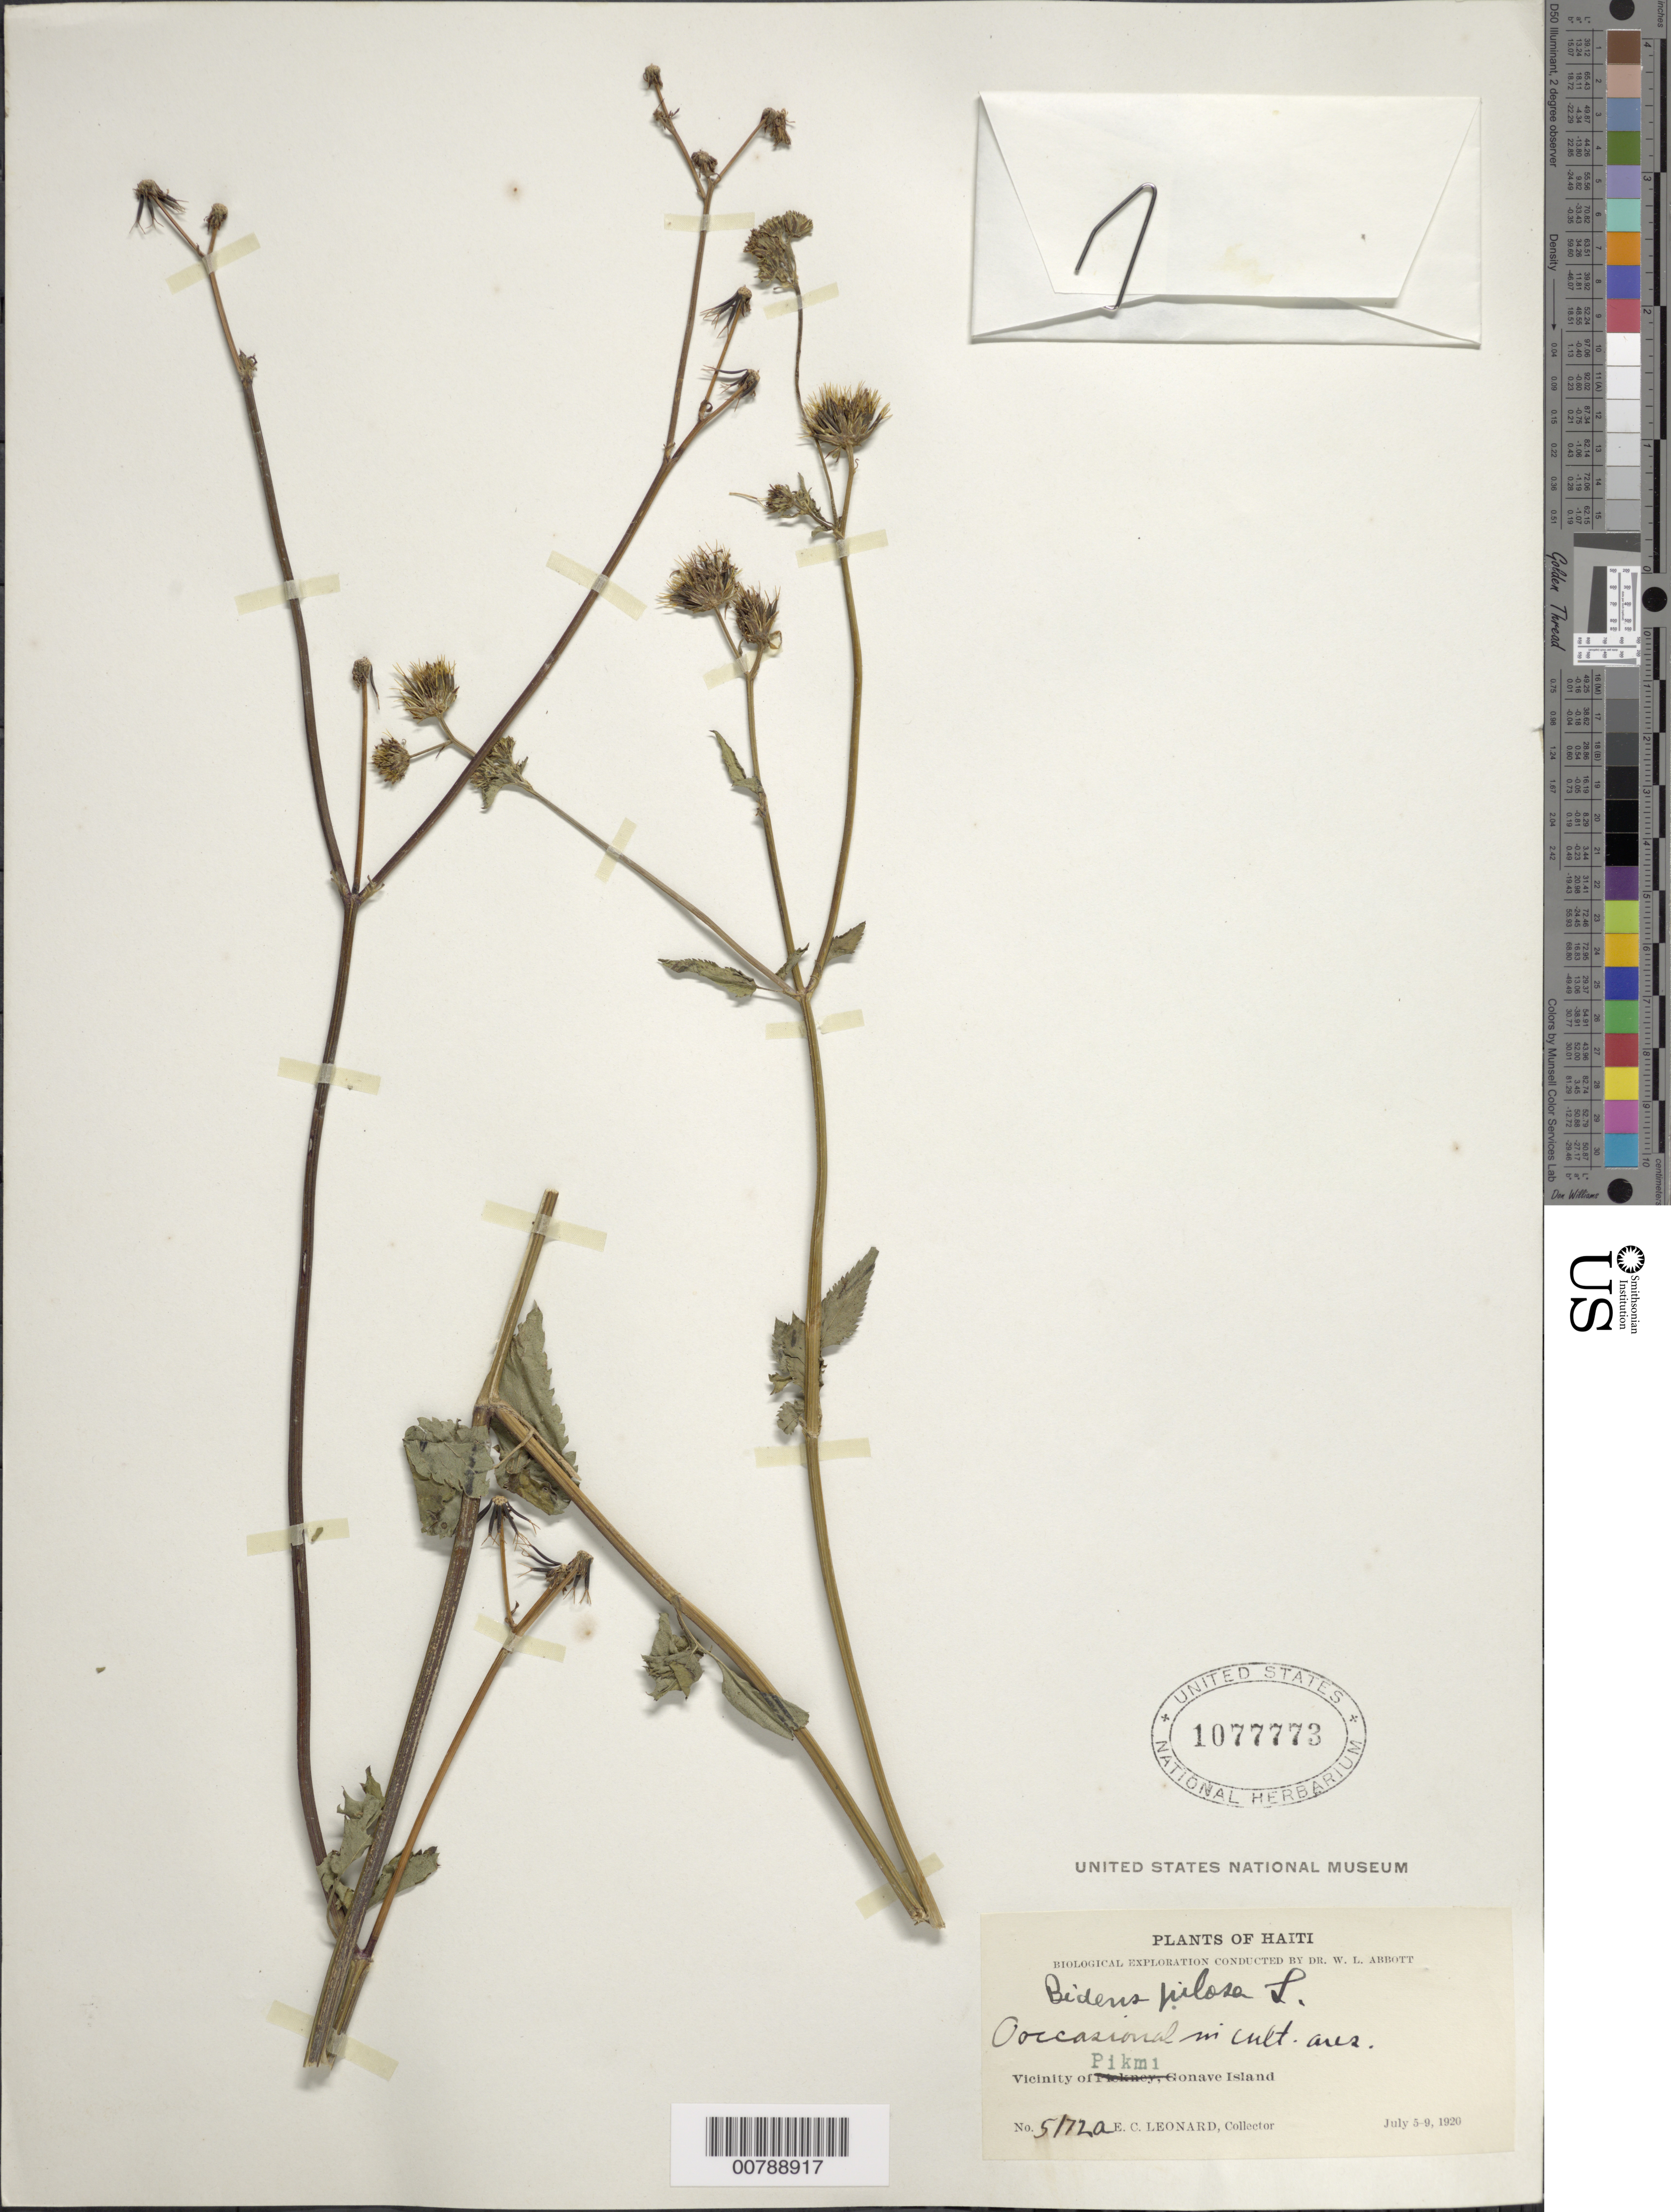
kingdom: Plantae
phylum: Tracheophyta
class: Magnoliopsida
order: Asterales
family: Asteraceae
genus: Bidens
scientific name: Bidens pilosa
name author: L.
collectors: E. C. Leonard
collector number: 5172a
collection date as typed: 05 Jul 1920 to 09 Jul 1920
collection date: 1920-07-05/1920-07-09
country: Haiti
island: Hispaniola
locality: Vicinity of Pikmi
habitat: Cultivated area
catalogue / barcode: US 1077773